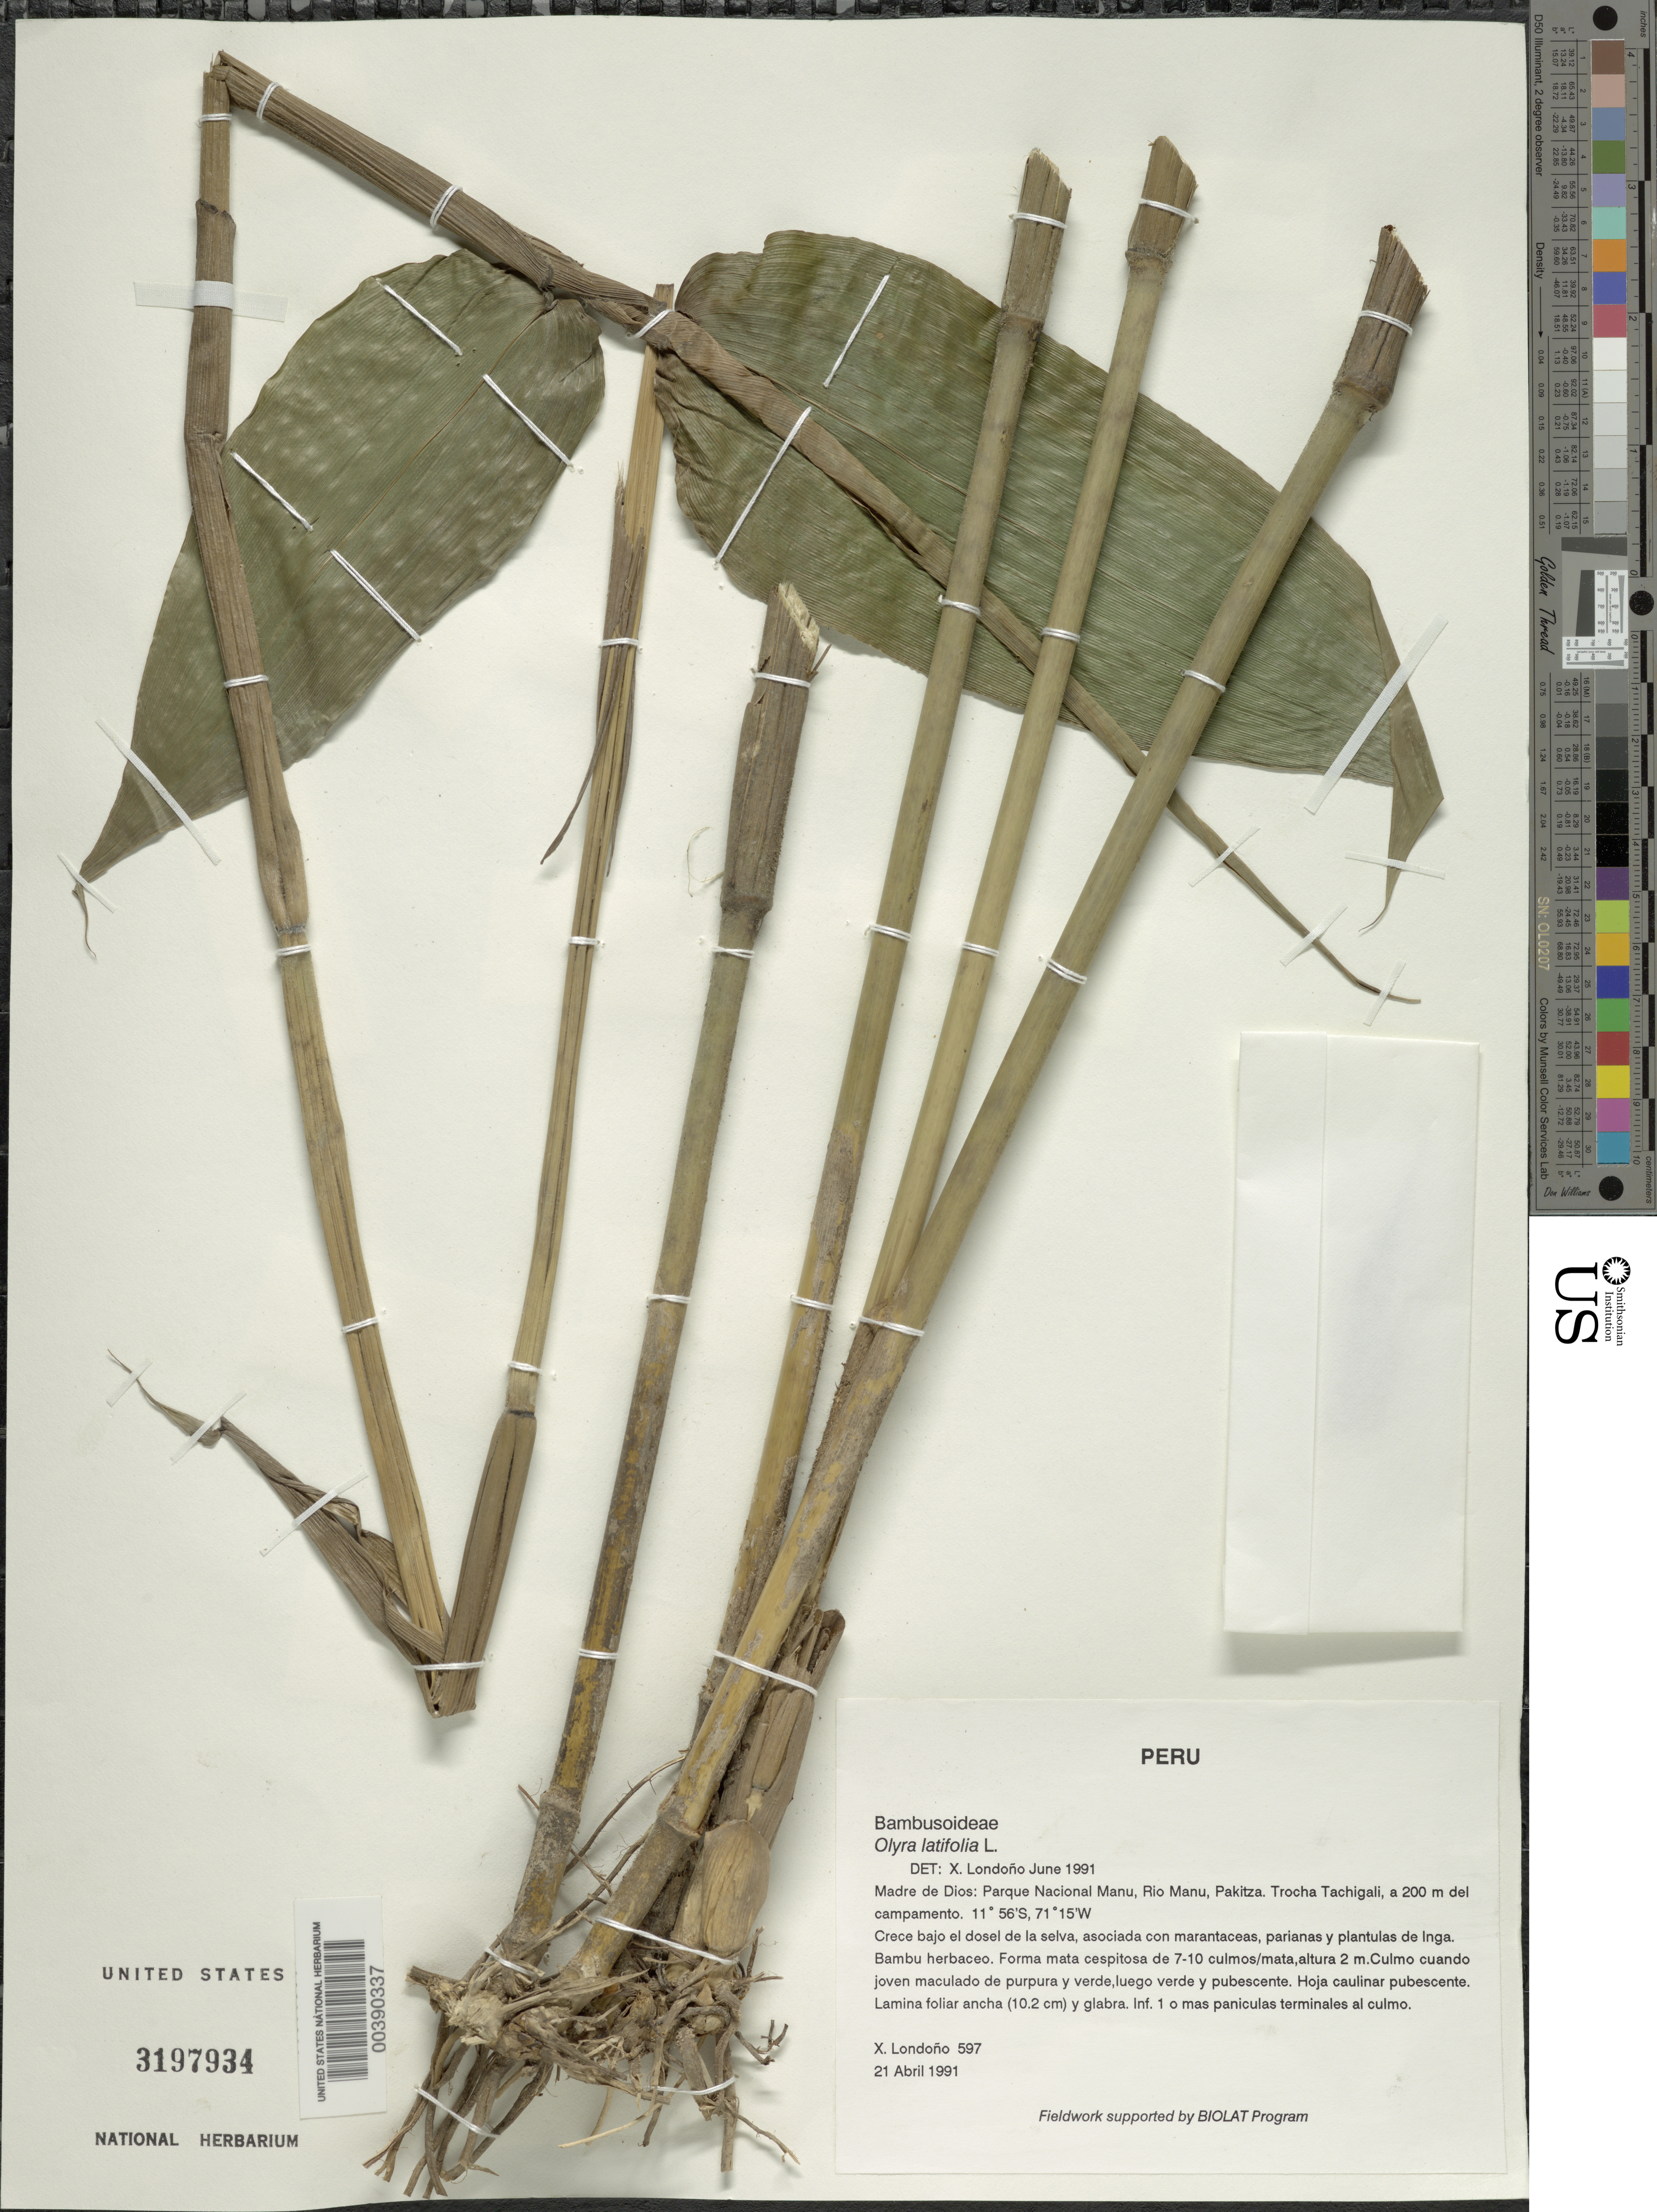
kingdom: Plantae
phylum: Tracheophyta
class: Liliopsida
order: Poales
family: Poaceae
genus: Olyra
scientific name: Olyra latifolia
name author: L.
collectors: X. Londoño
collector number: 597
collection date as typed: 21 Apr 1991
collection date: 1991-04-21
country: Peru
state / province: Madre de Dios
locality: Parque nacional manu, rio manu, pakitza; troncal tachigali, a 200m del campamento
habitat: Bajo el dosel de la selva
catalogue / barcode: US 3197934